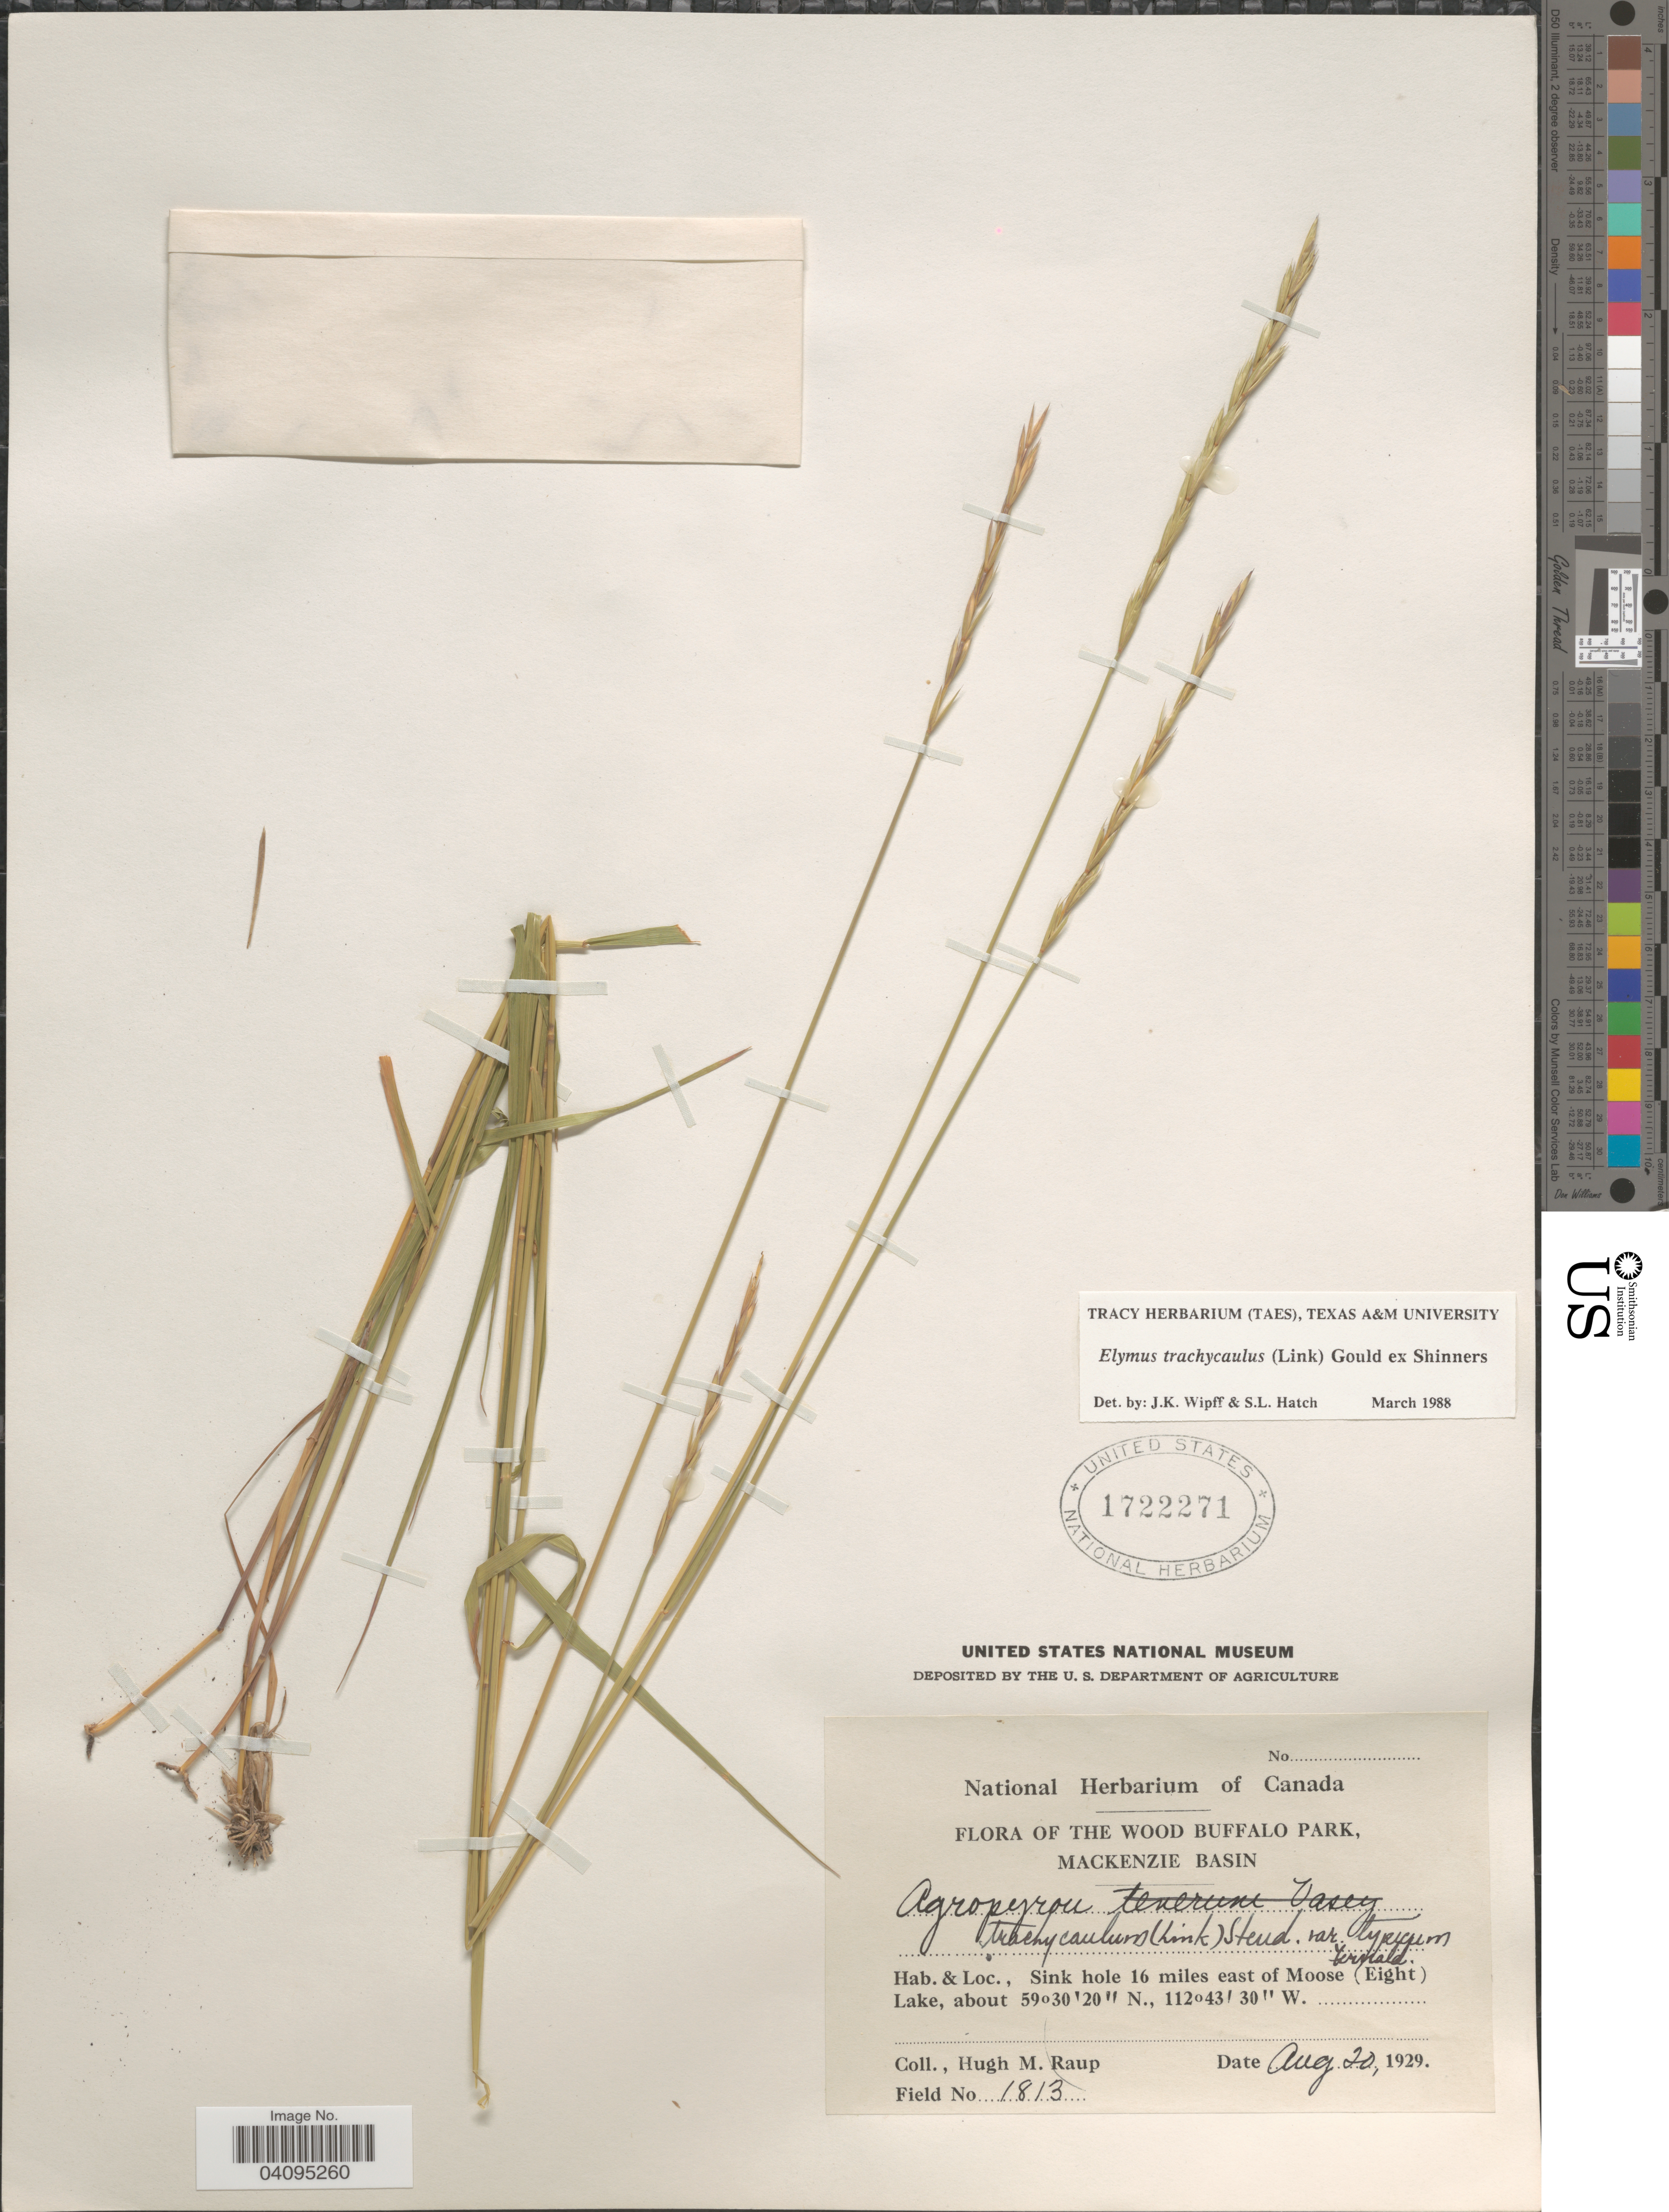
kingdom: Plantae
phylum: Tracheophyta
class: Liliopsida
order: Poales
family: Poaceae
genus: Elymus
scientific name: Elymus trachycaulus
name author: (Link) Gould ex Shinners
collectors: H. Raup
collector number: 1813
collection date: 1929-08-20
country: Canada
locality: The Wood Buffalo Park, Mackenzie Basin. Sink hole 16 miles east of Moose (Eight) Lake.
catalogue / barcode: US 1722271